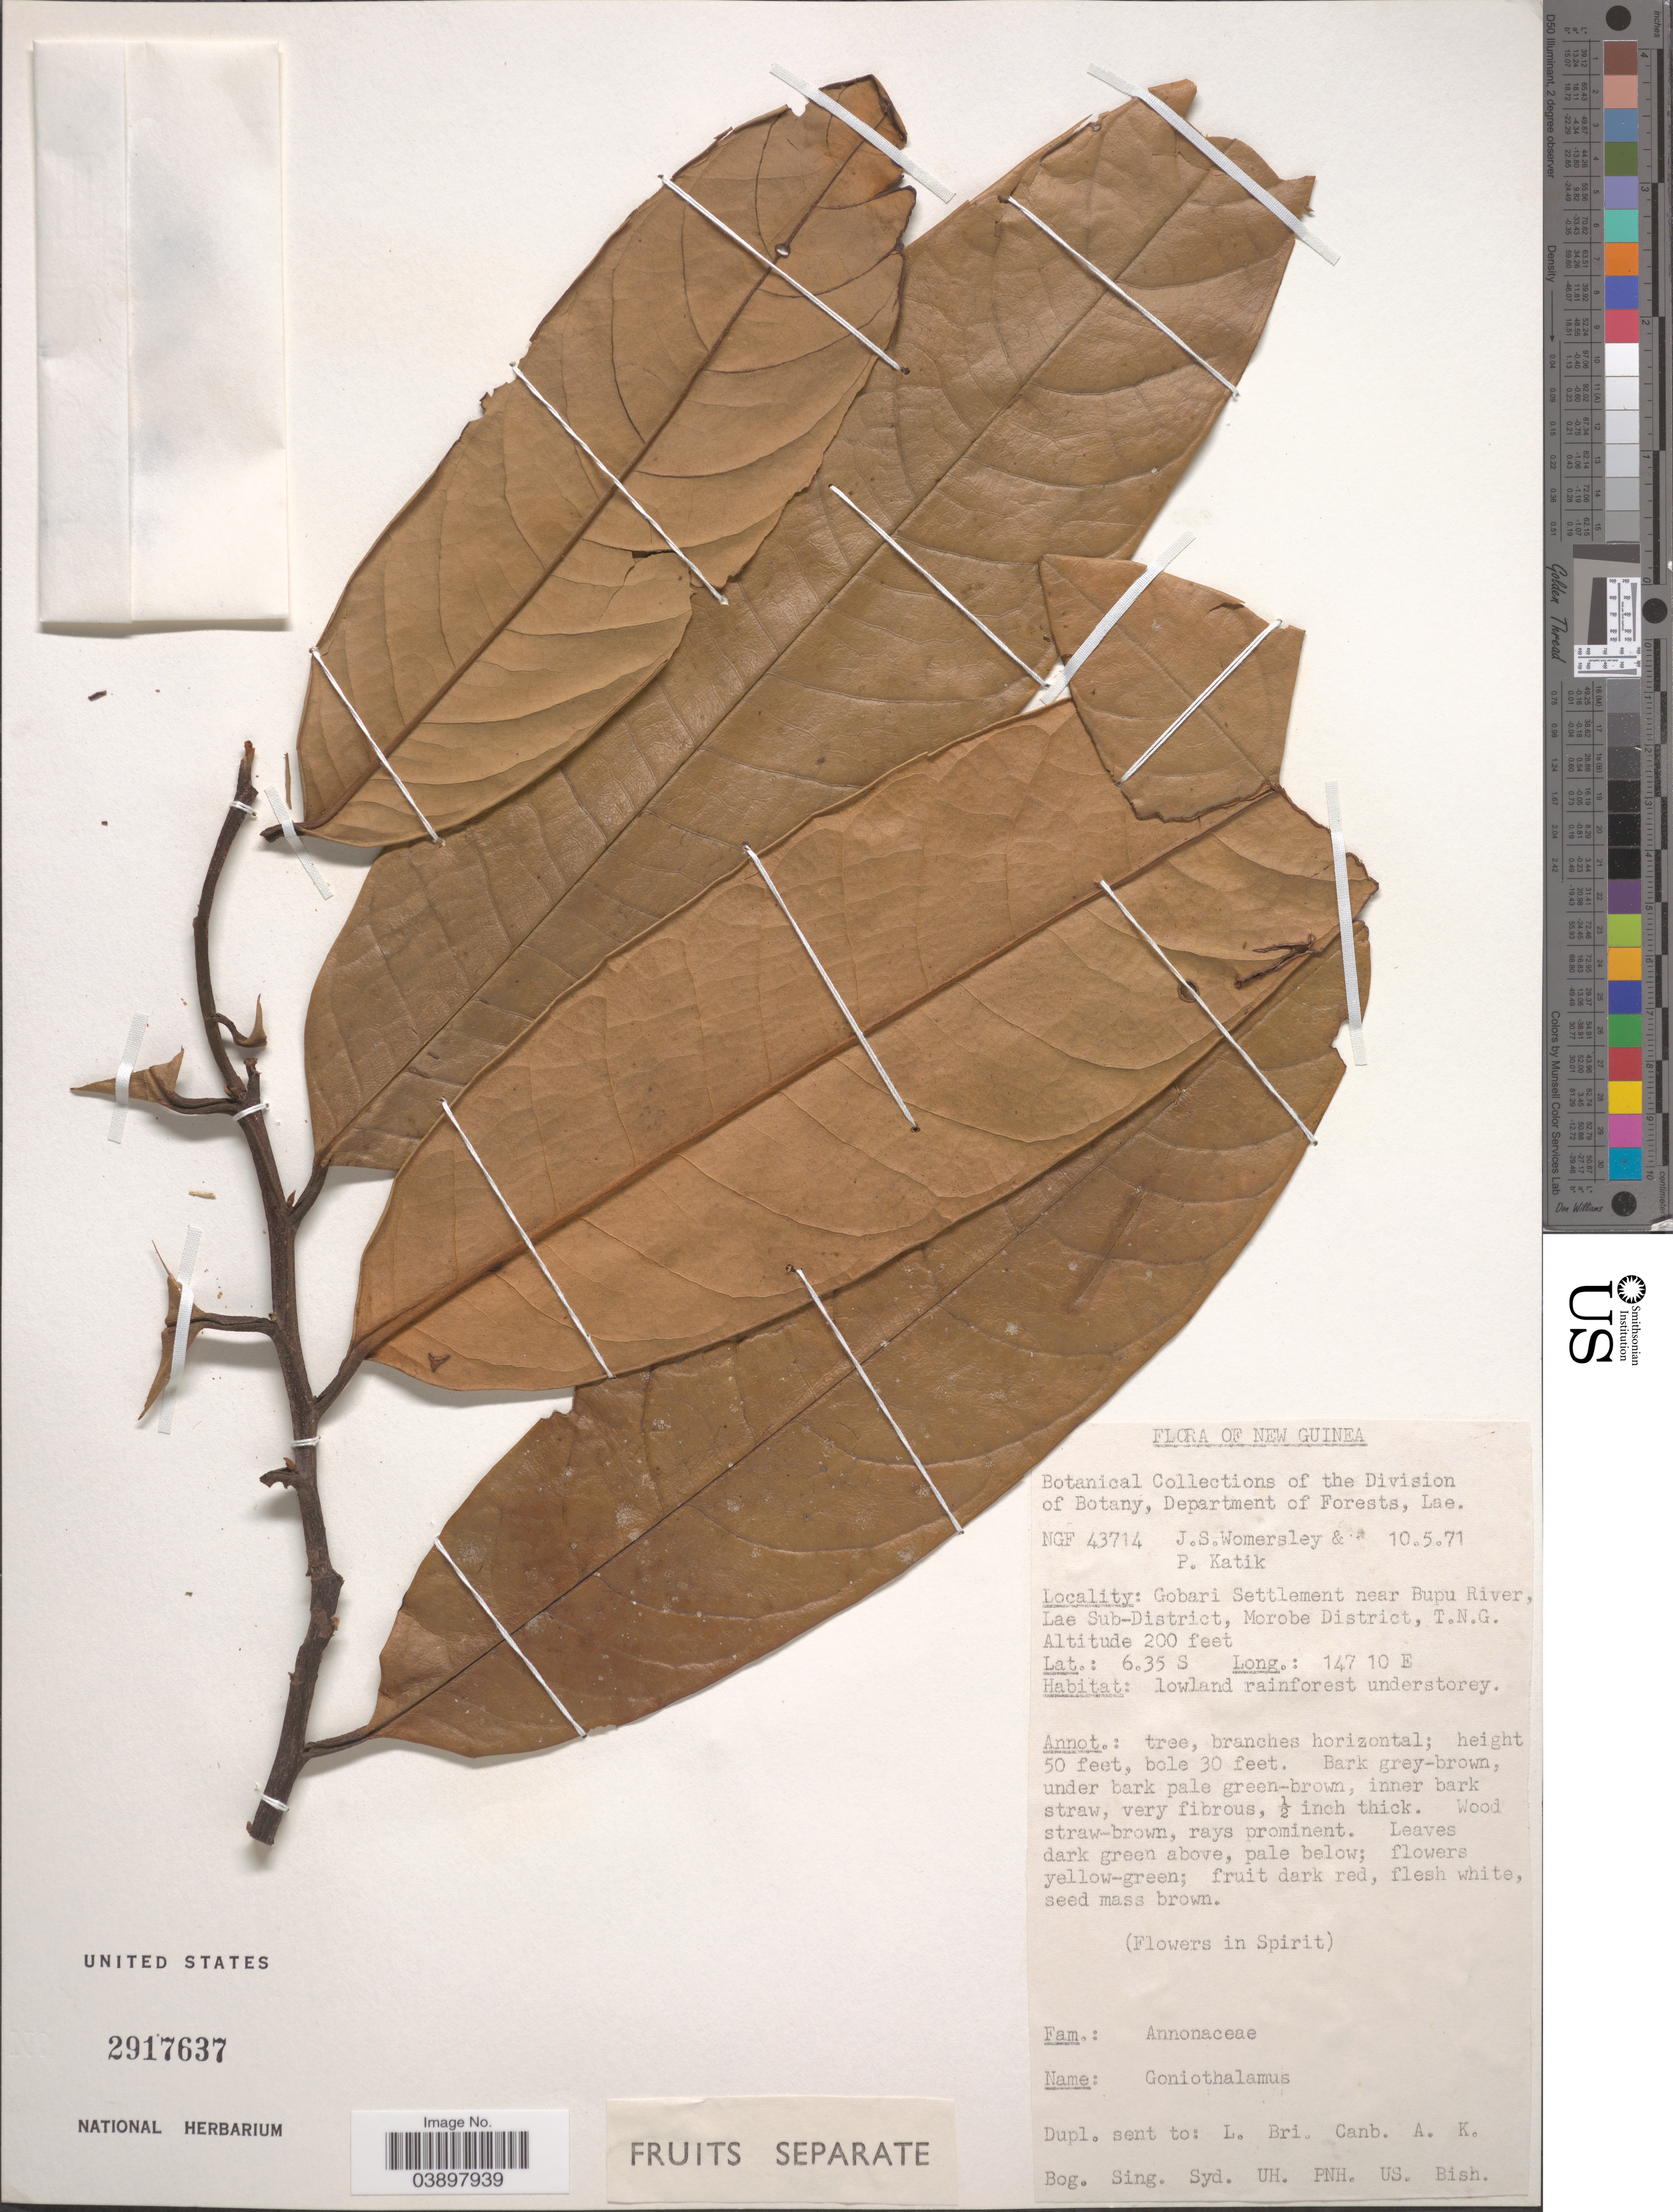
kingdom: Plantae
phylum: Tracheophyta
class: Magnoliopsida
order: Magnoliales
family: Annonaceae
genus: Goniothalamus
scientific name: Goniothalamus grandiflorus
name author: Boerl.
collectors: J. S. Womersley & P. Katik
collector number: NGF 43714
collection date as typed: Transcribed d/m/y: 10/5/71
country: Papua New Guinea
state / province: Morobe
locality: New Guinea. Gobari Settlement near Bupu River, Lae Sub-District, Morobe District, T.N.G.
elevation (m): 61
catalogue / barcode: US 2917637